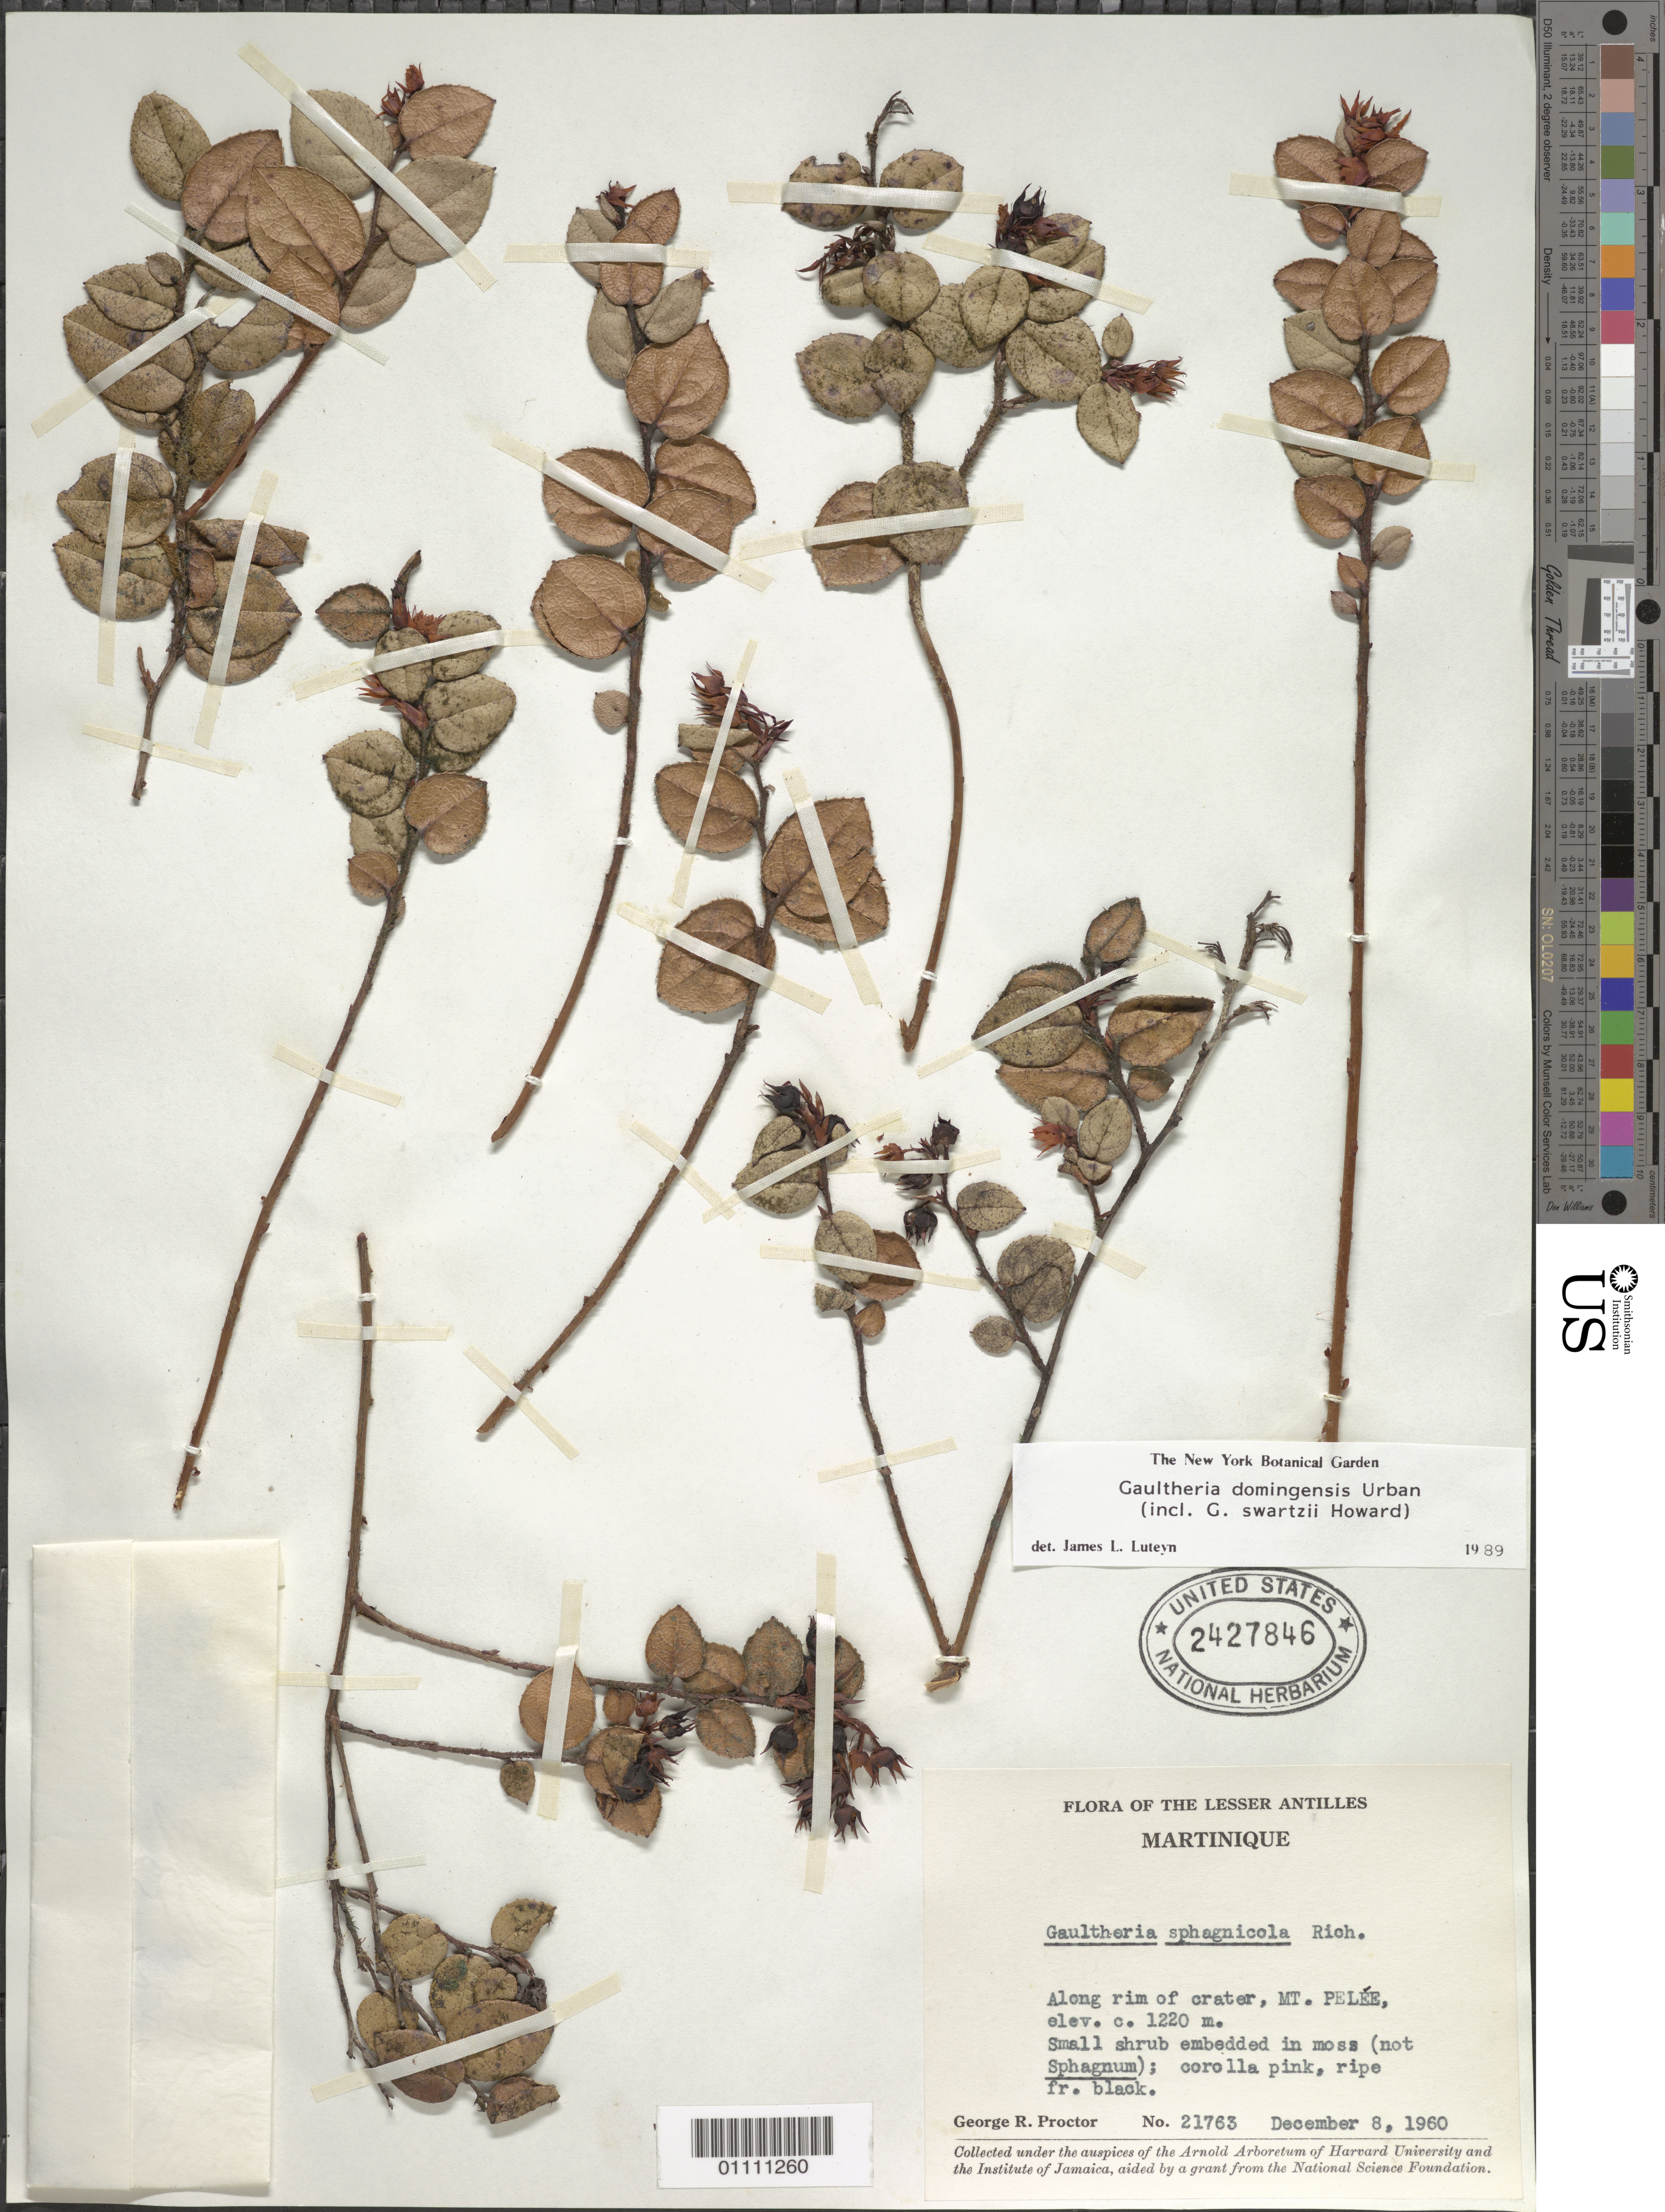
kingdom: Plantae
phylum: Tracheophyta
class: Magnoliopsida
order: Ericales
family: Ericaceae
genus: Gaultheria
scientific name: Gaultheria domingensis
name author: Urb.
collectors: G. R. Proctor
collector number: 21763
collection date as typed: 08 Dec 1960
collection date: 1960-12-08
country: Martinique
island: Martinique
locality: Along rim of crater, Mt Pelee.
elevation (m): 1220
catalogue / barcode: US 2427846